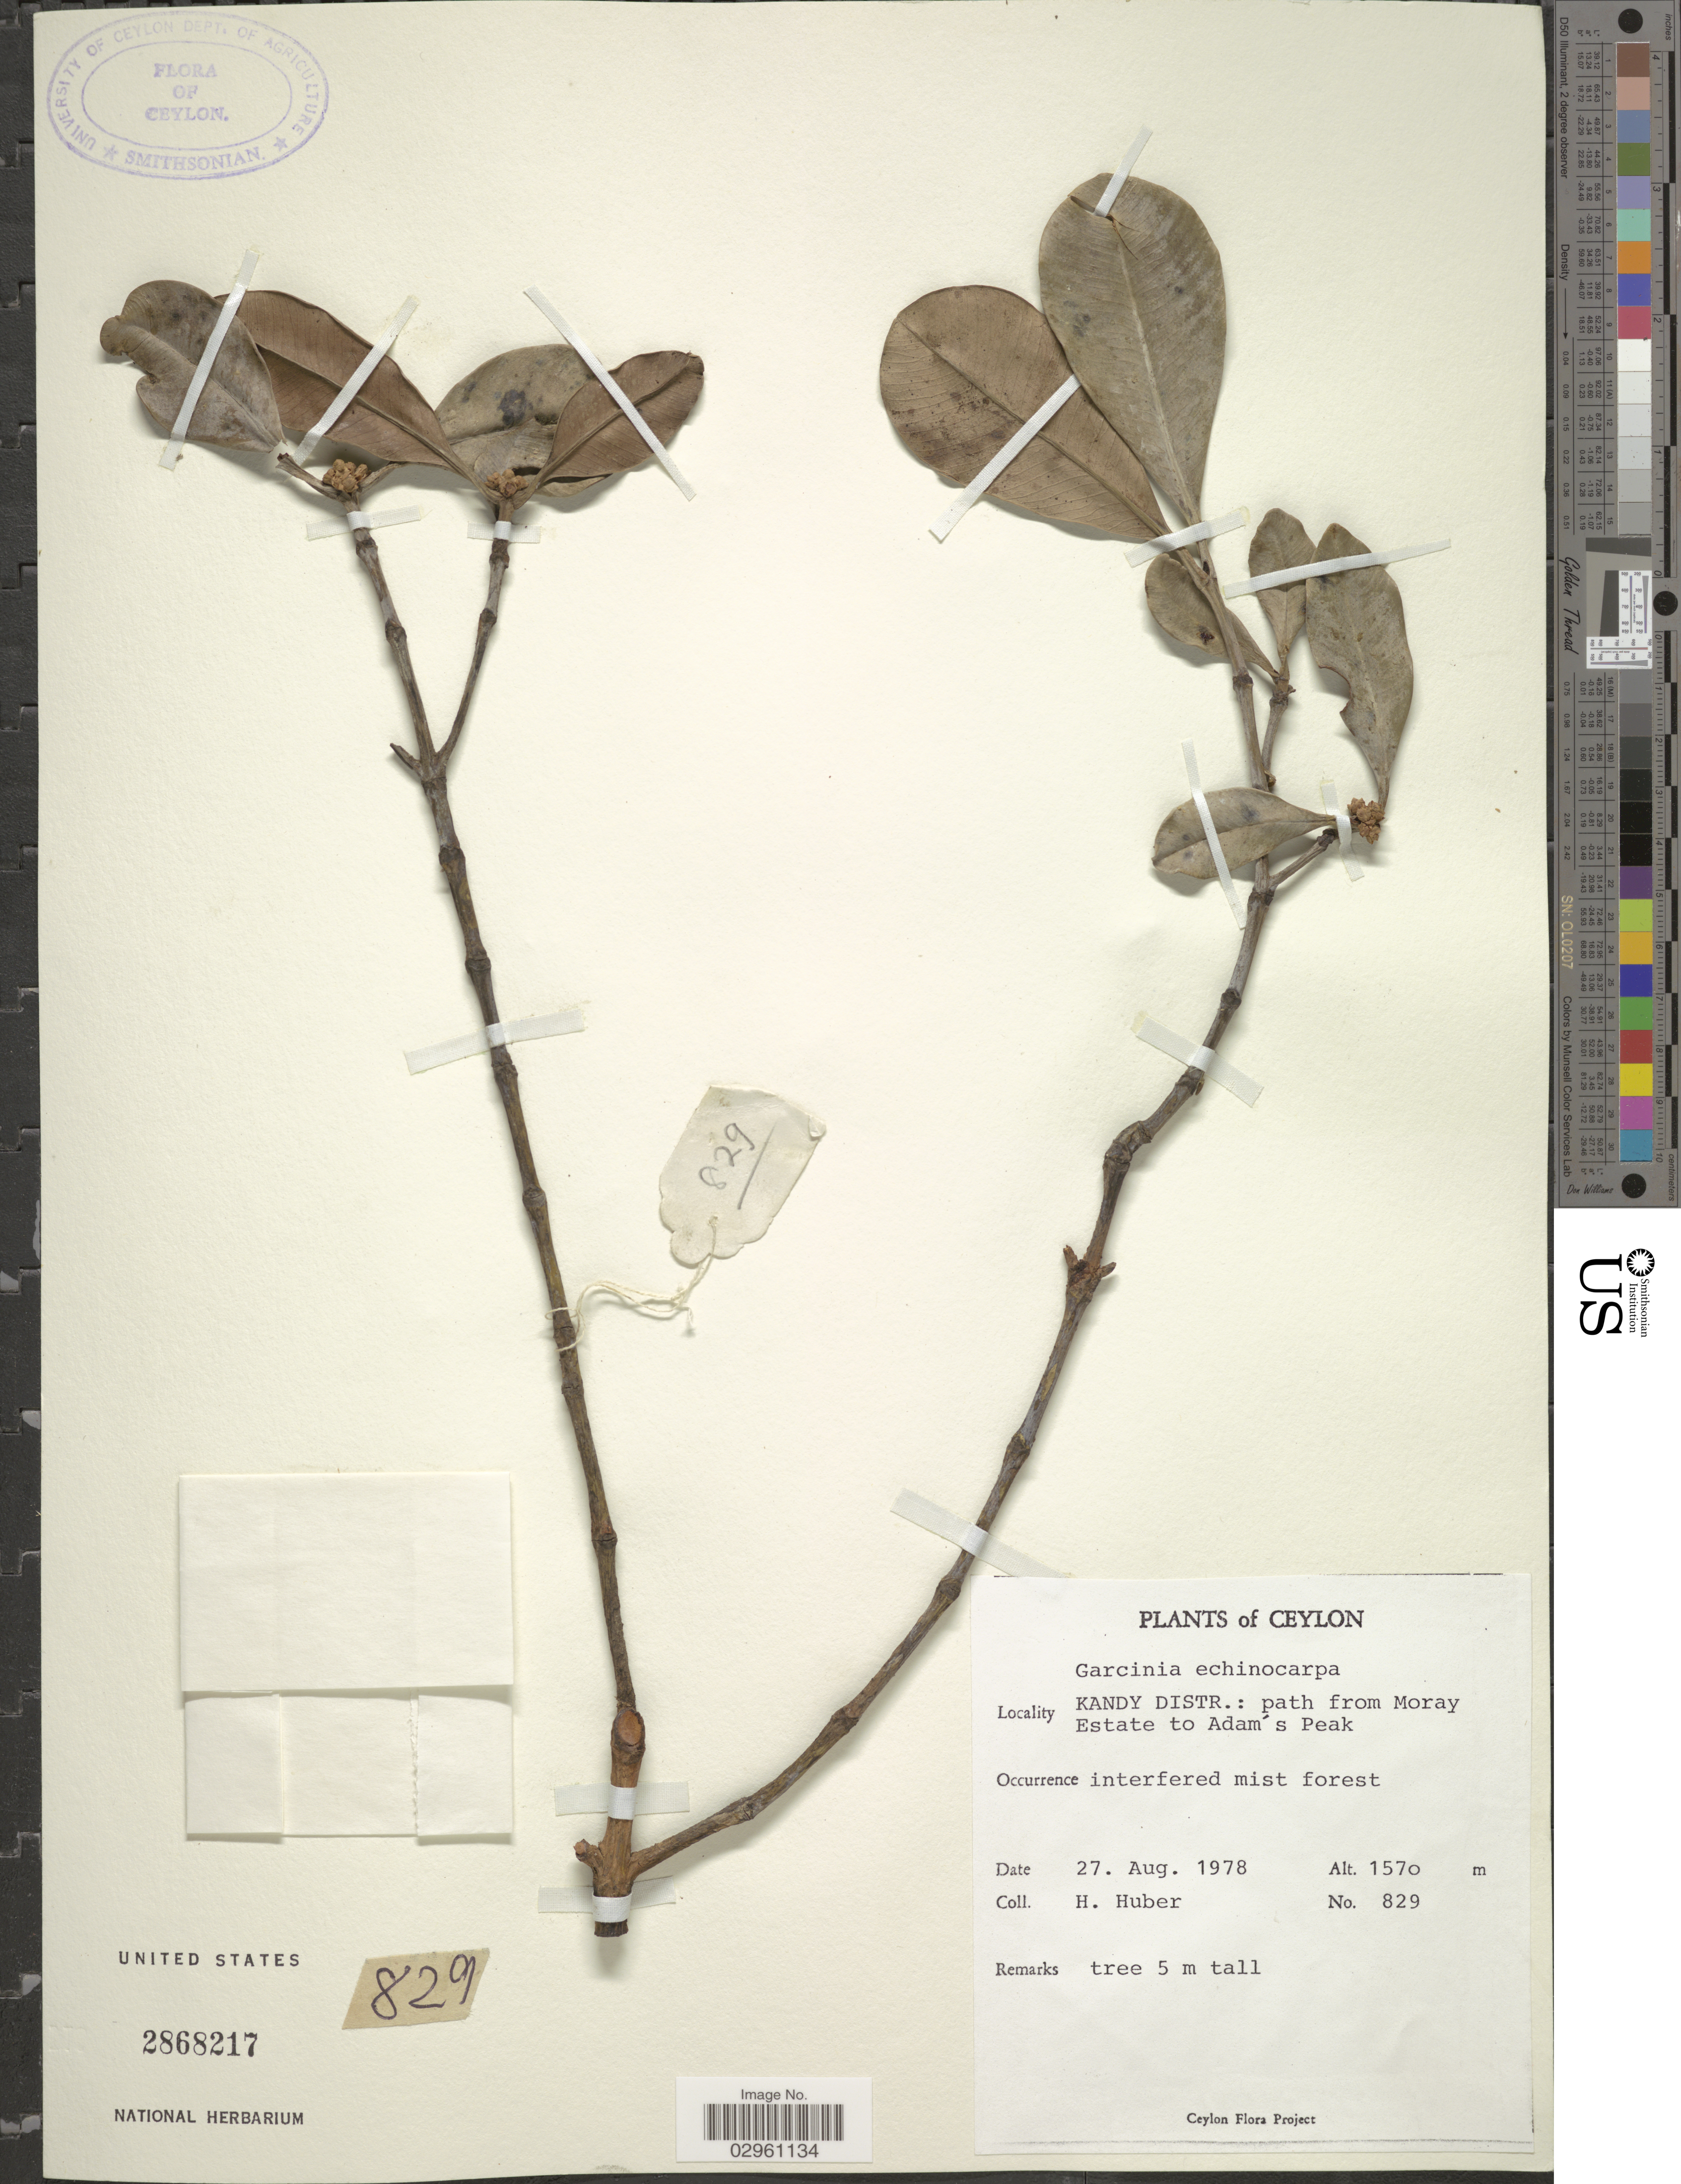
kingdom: Plantae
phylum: Tracheophyta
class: Magnoliopsida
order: Malpighiales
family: Clusiaceae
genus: Garcinia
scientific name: Garcinia echinocarpa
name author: Thwaites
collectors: H. Huber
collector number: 829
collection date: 1978-08-27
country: Sri Lanka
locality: Ceylon. Kandy Distr.: path from Moray Estate to Adam's Peak.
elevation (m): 1570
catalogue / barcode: US 2868217